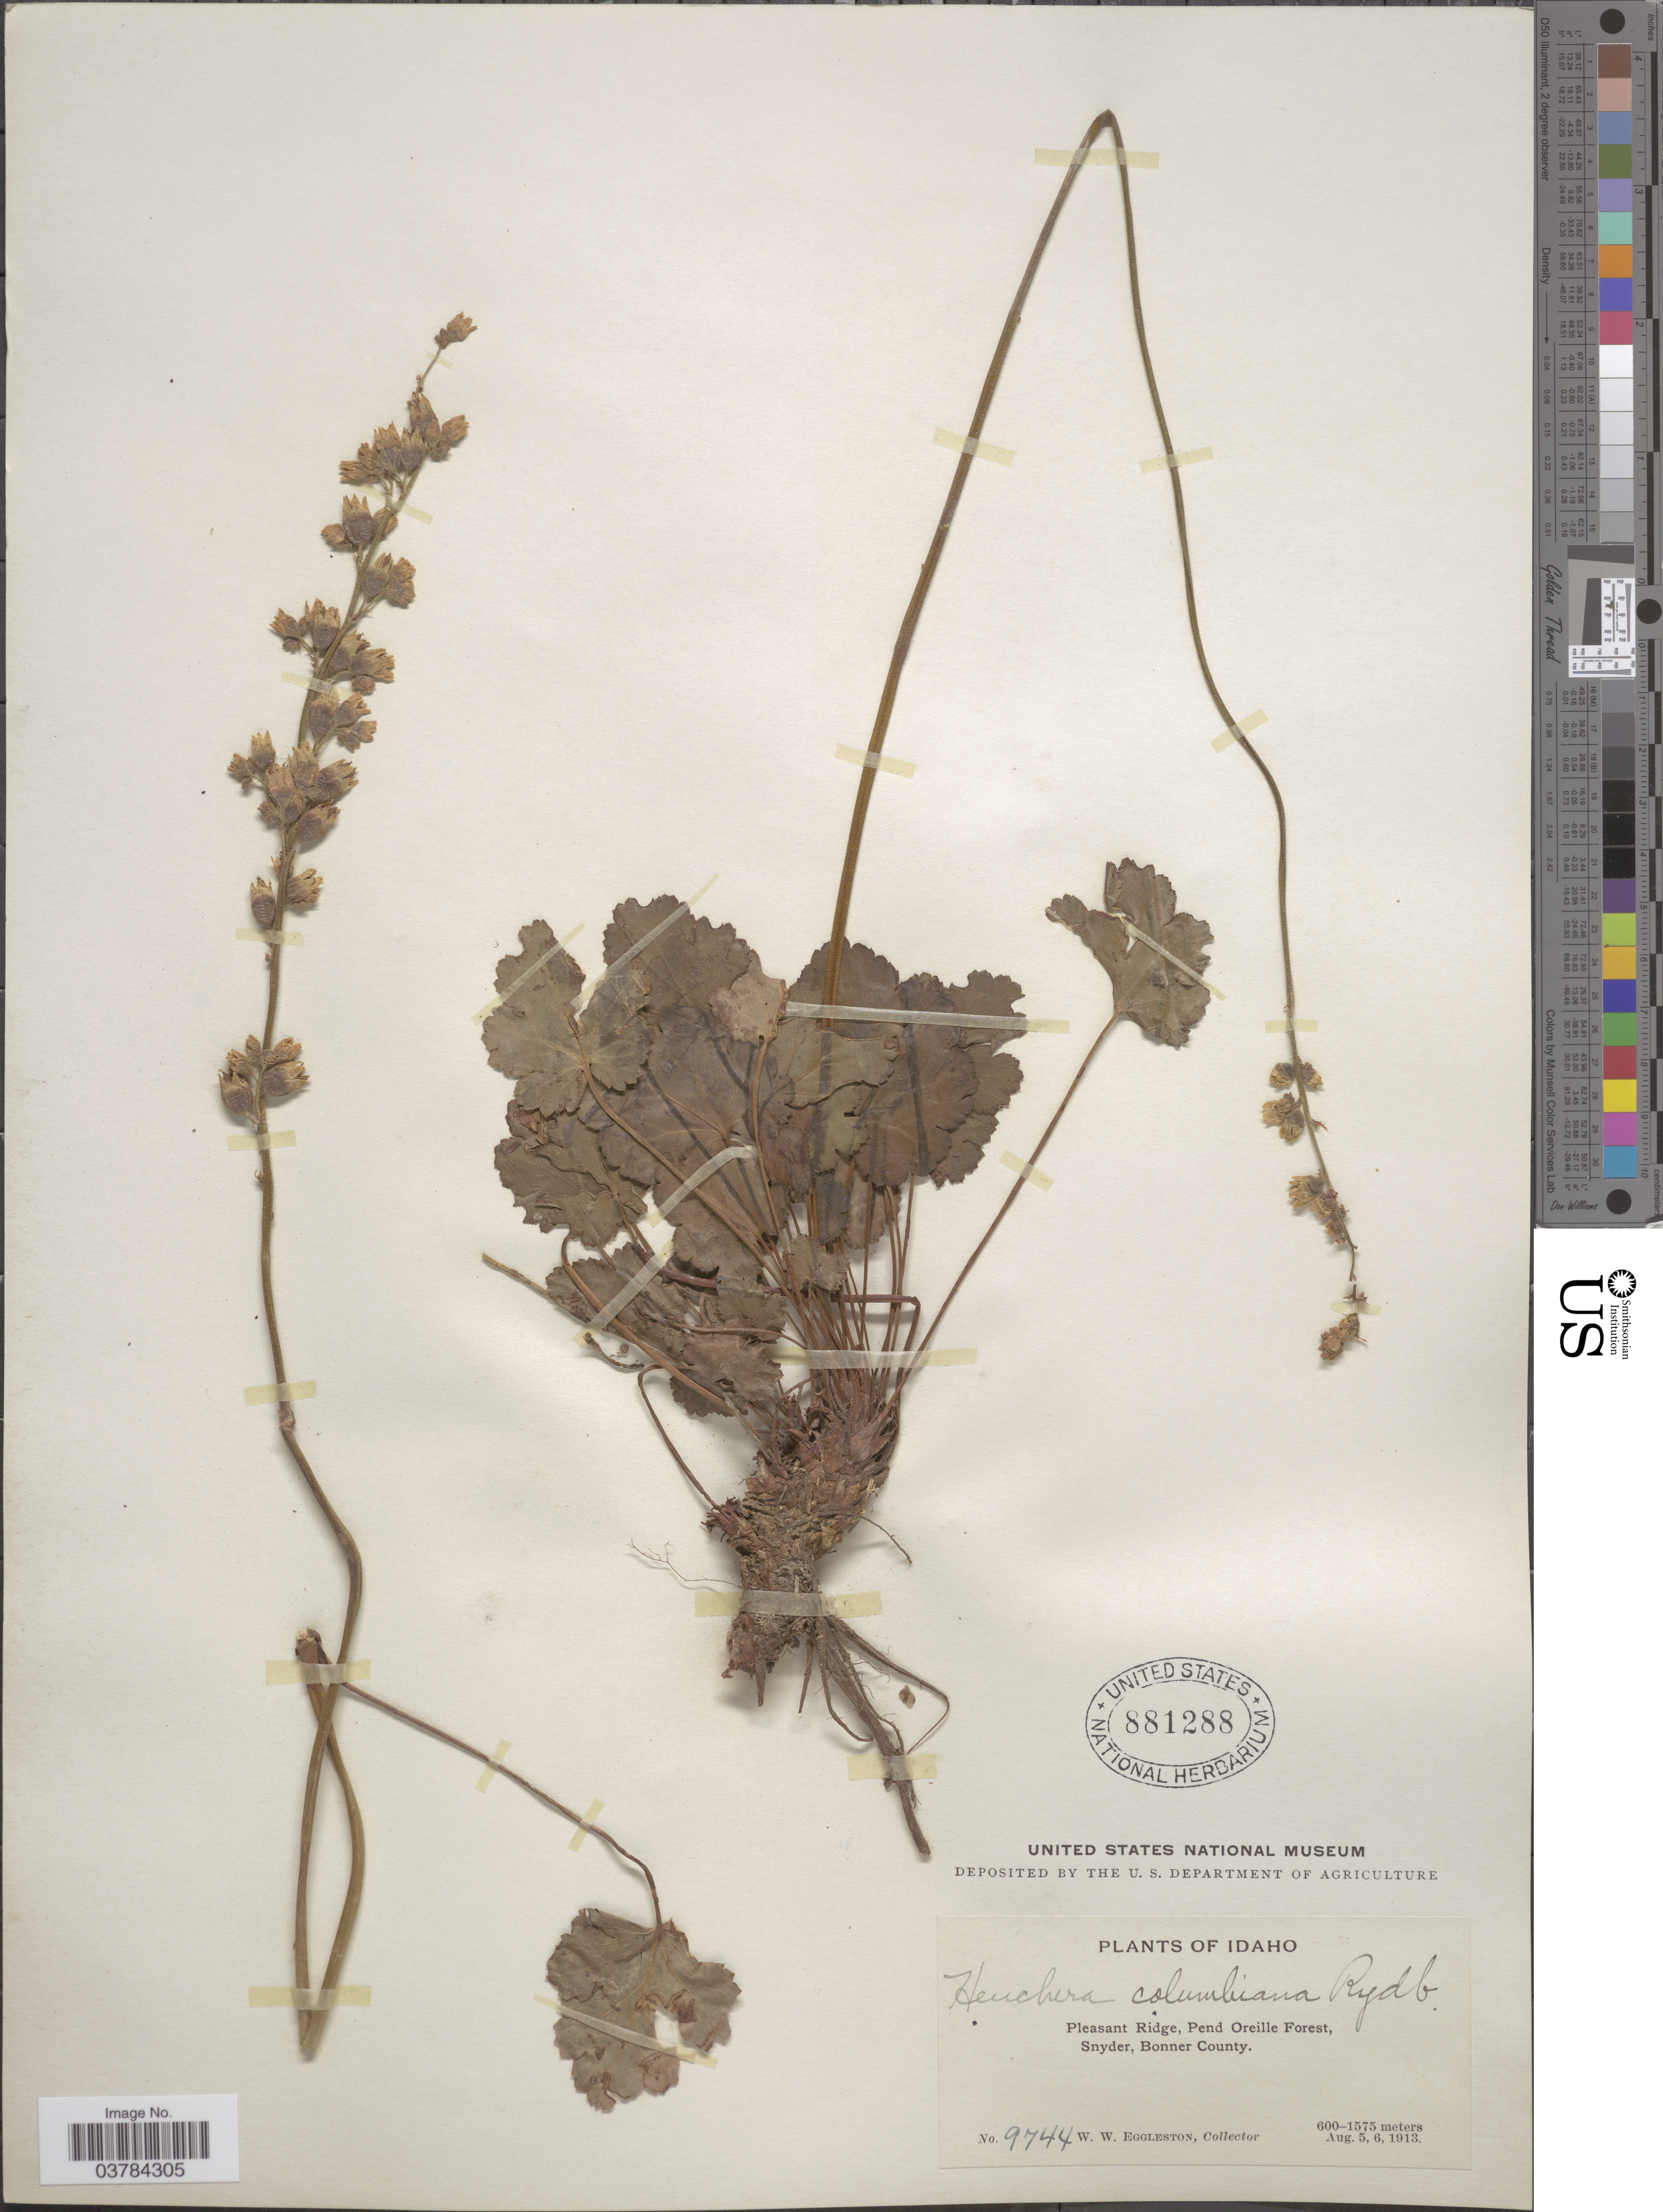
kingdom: Plantae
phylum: Tracheophyta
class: Magnoliopsida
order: Saxifragales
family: Saxifragaceae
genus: Heuchera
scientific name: Heuchera columbiana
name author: Rydb.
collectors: W. W. Eggleston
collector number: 9744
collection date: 1913-08-05/1913-08-06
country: United States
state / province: Idaho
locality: Pleasant Ridge, Pend Oreille Forest, Snyder, Bonner County.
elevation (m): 600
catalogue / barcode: US 881288